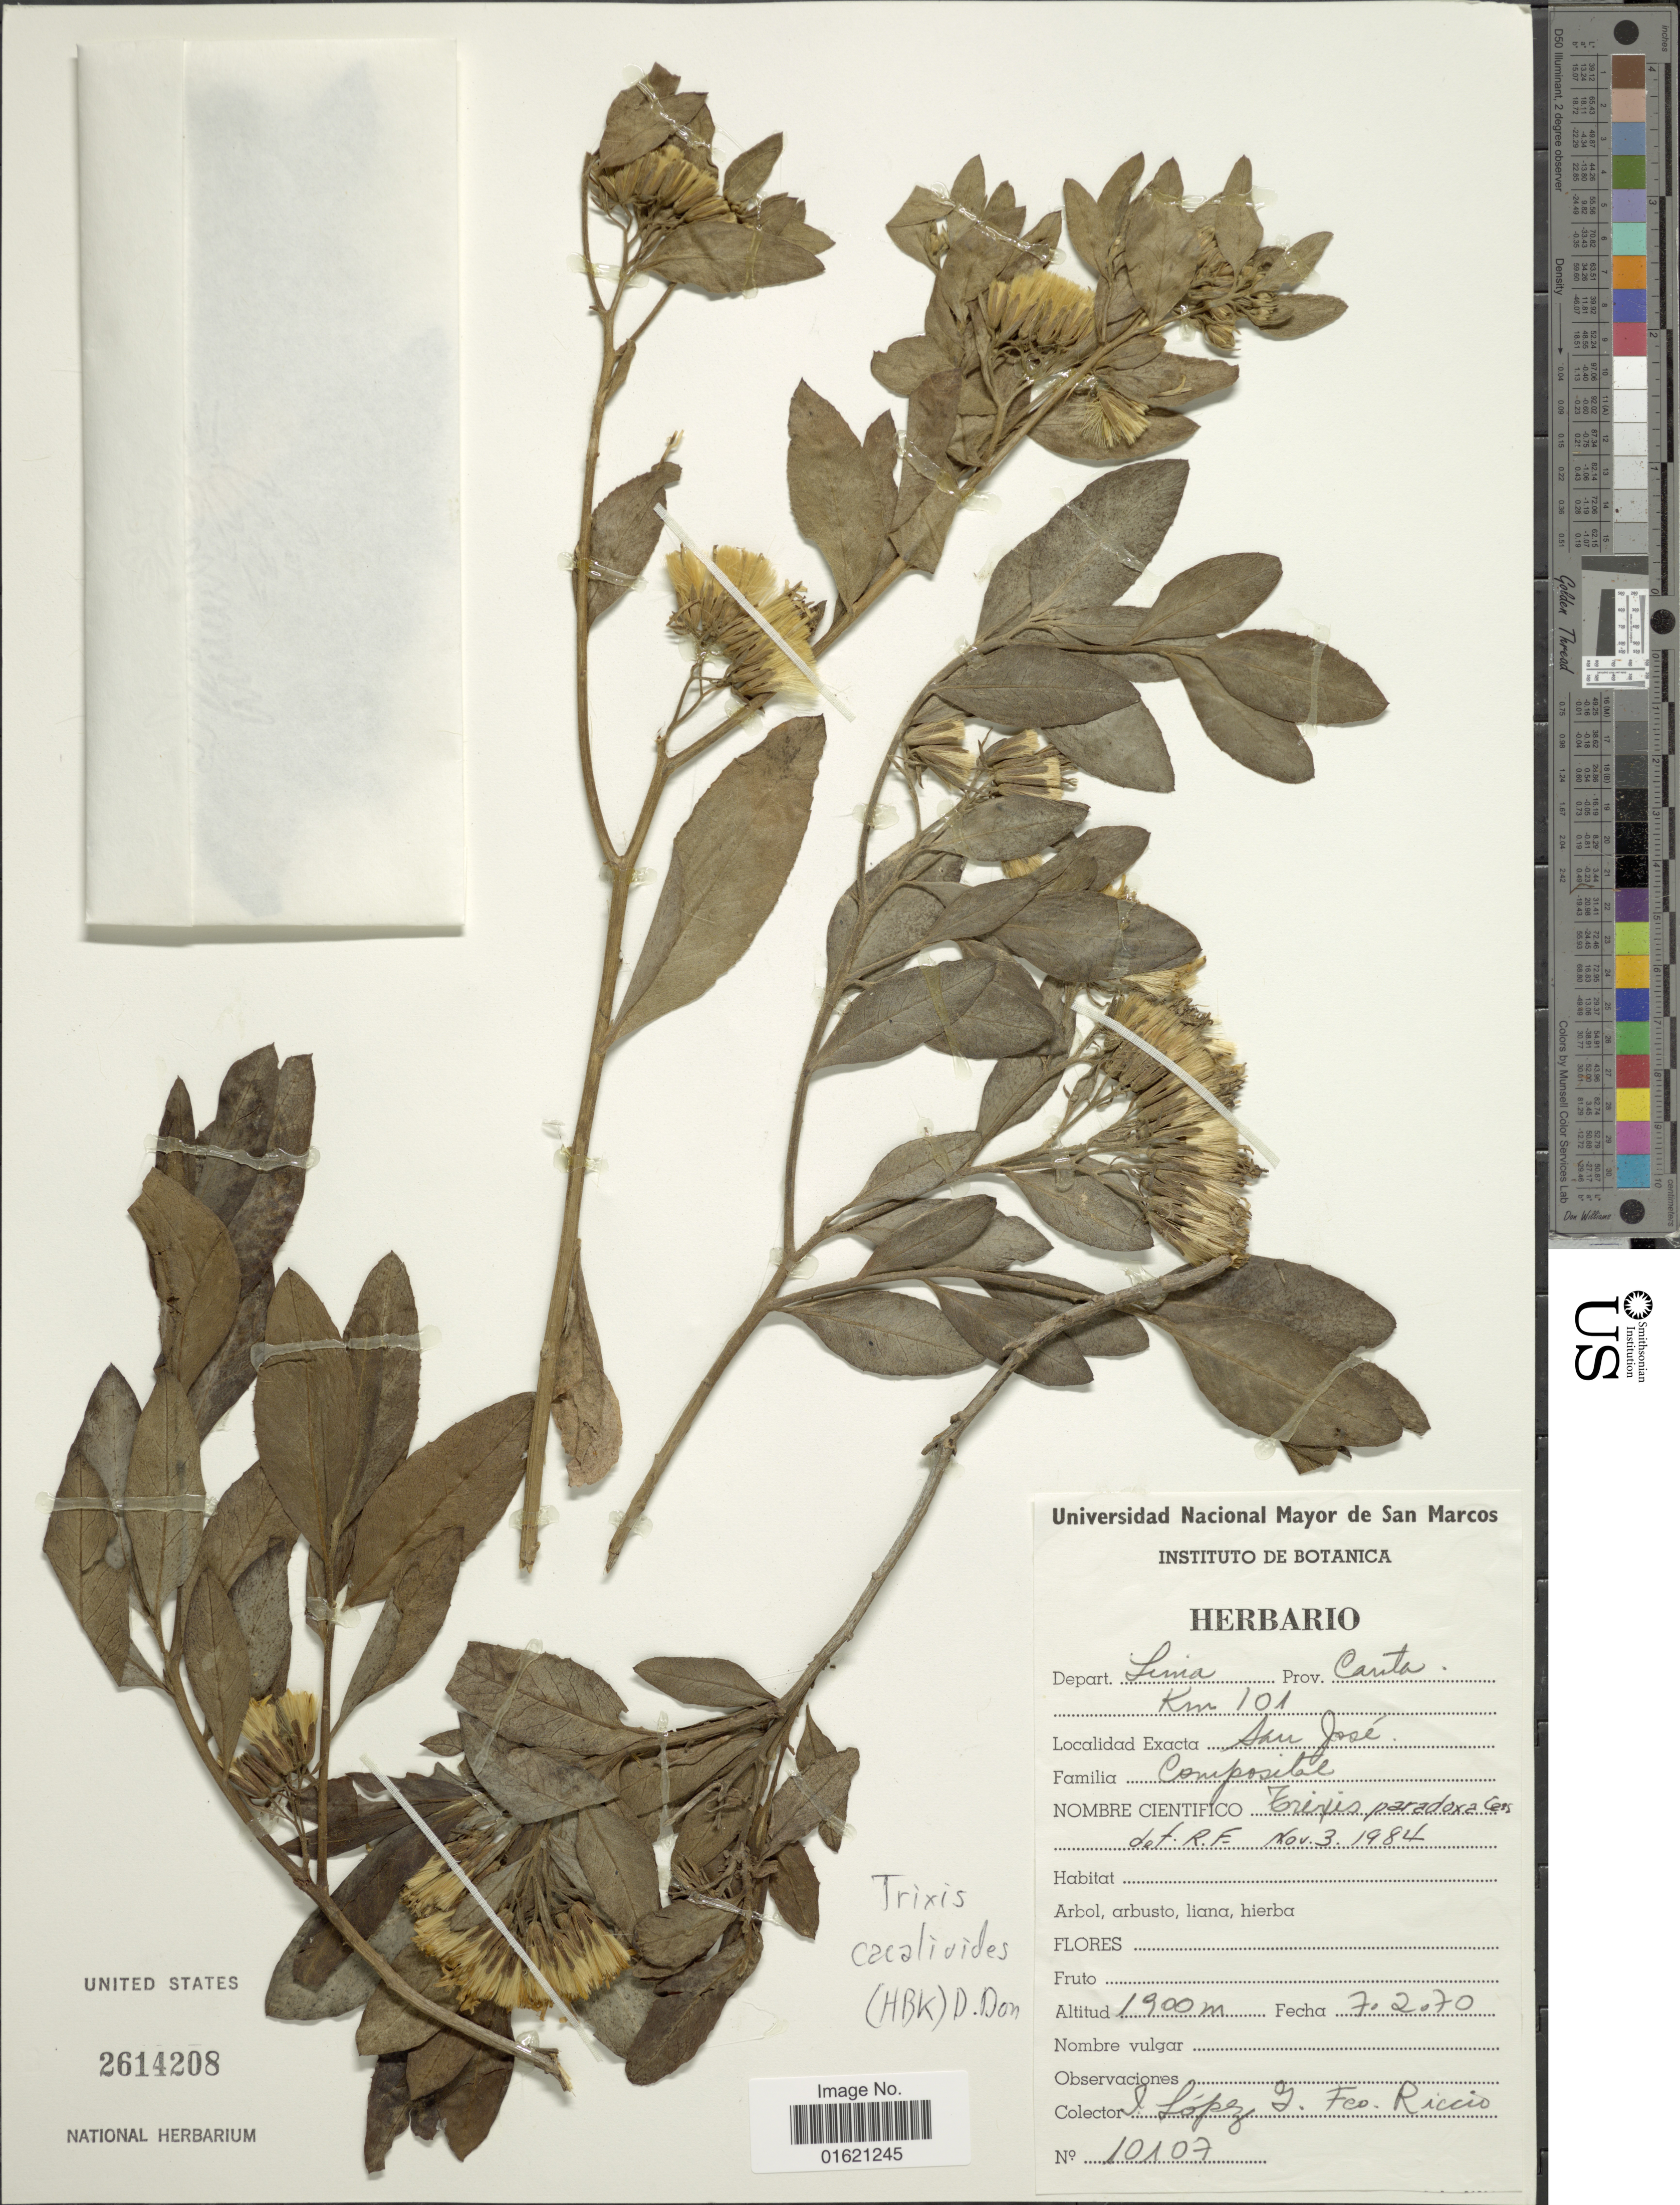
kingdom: Plantae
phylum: Tracheophyta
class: Magnoliopsida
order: Asterales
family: Asteraceae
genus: Trixis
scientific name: Trixis cacalioides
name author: (Kunth) D. Don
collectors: J. López G. & F. Riccio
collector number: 10107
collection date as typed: Transcribed d/m/y: 7/2/70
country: Peru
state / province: Lima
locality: Prov. Cauta. San Jose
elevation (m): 1900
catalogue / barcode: US 2614208